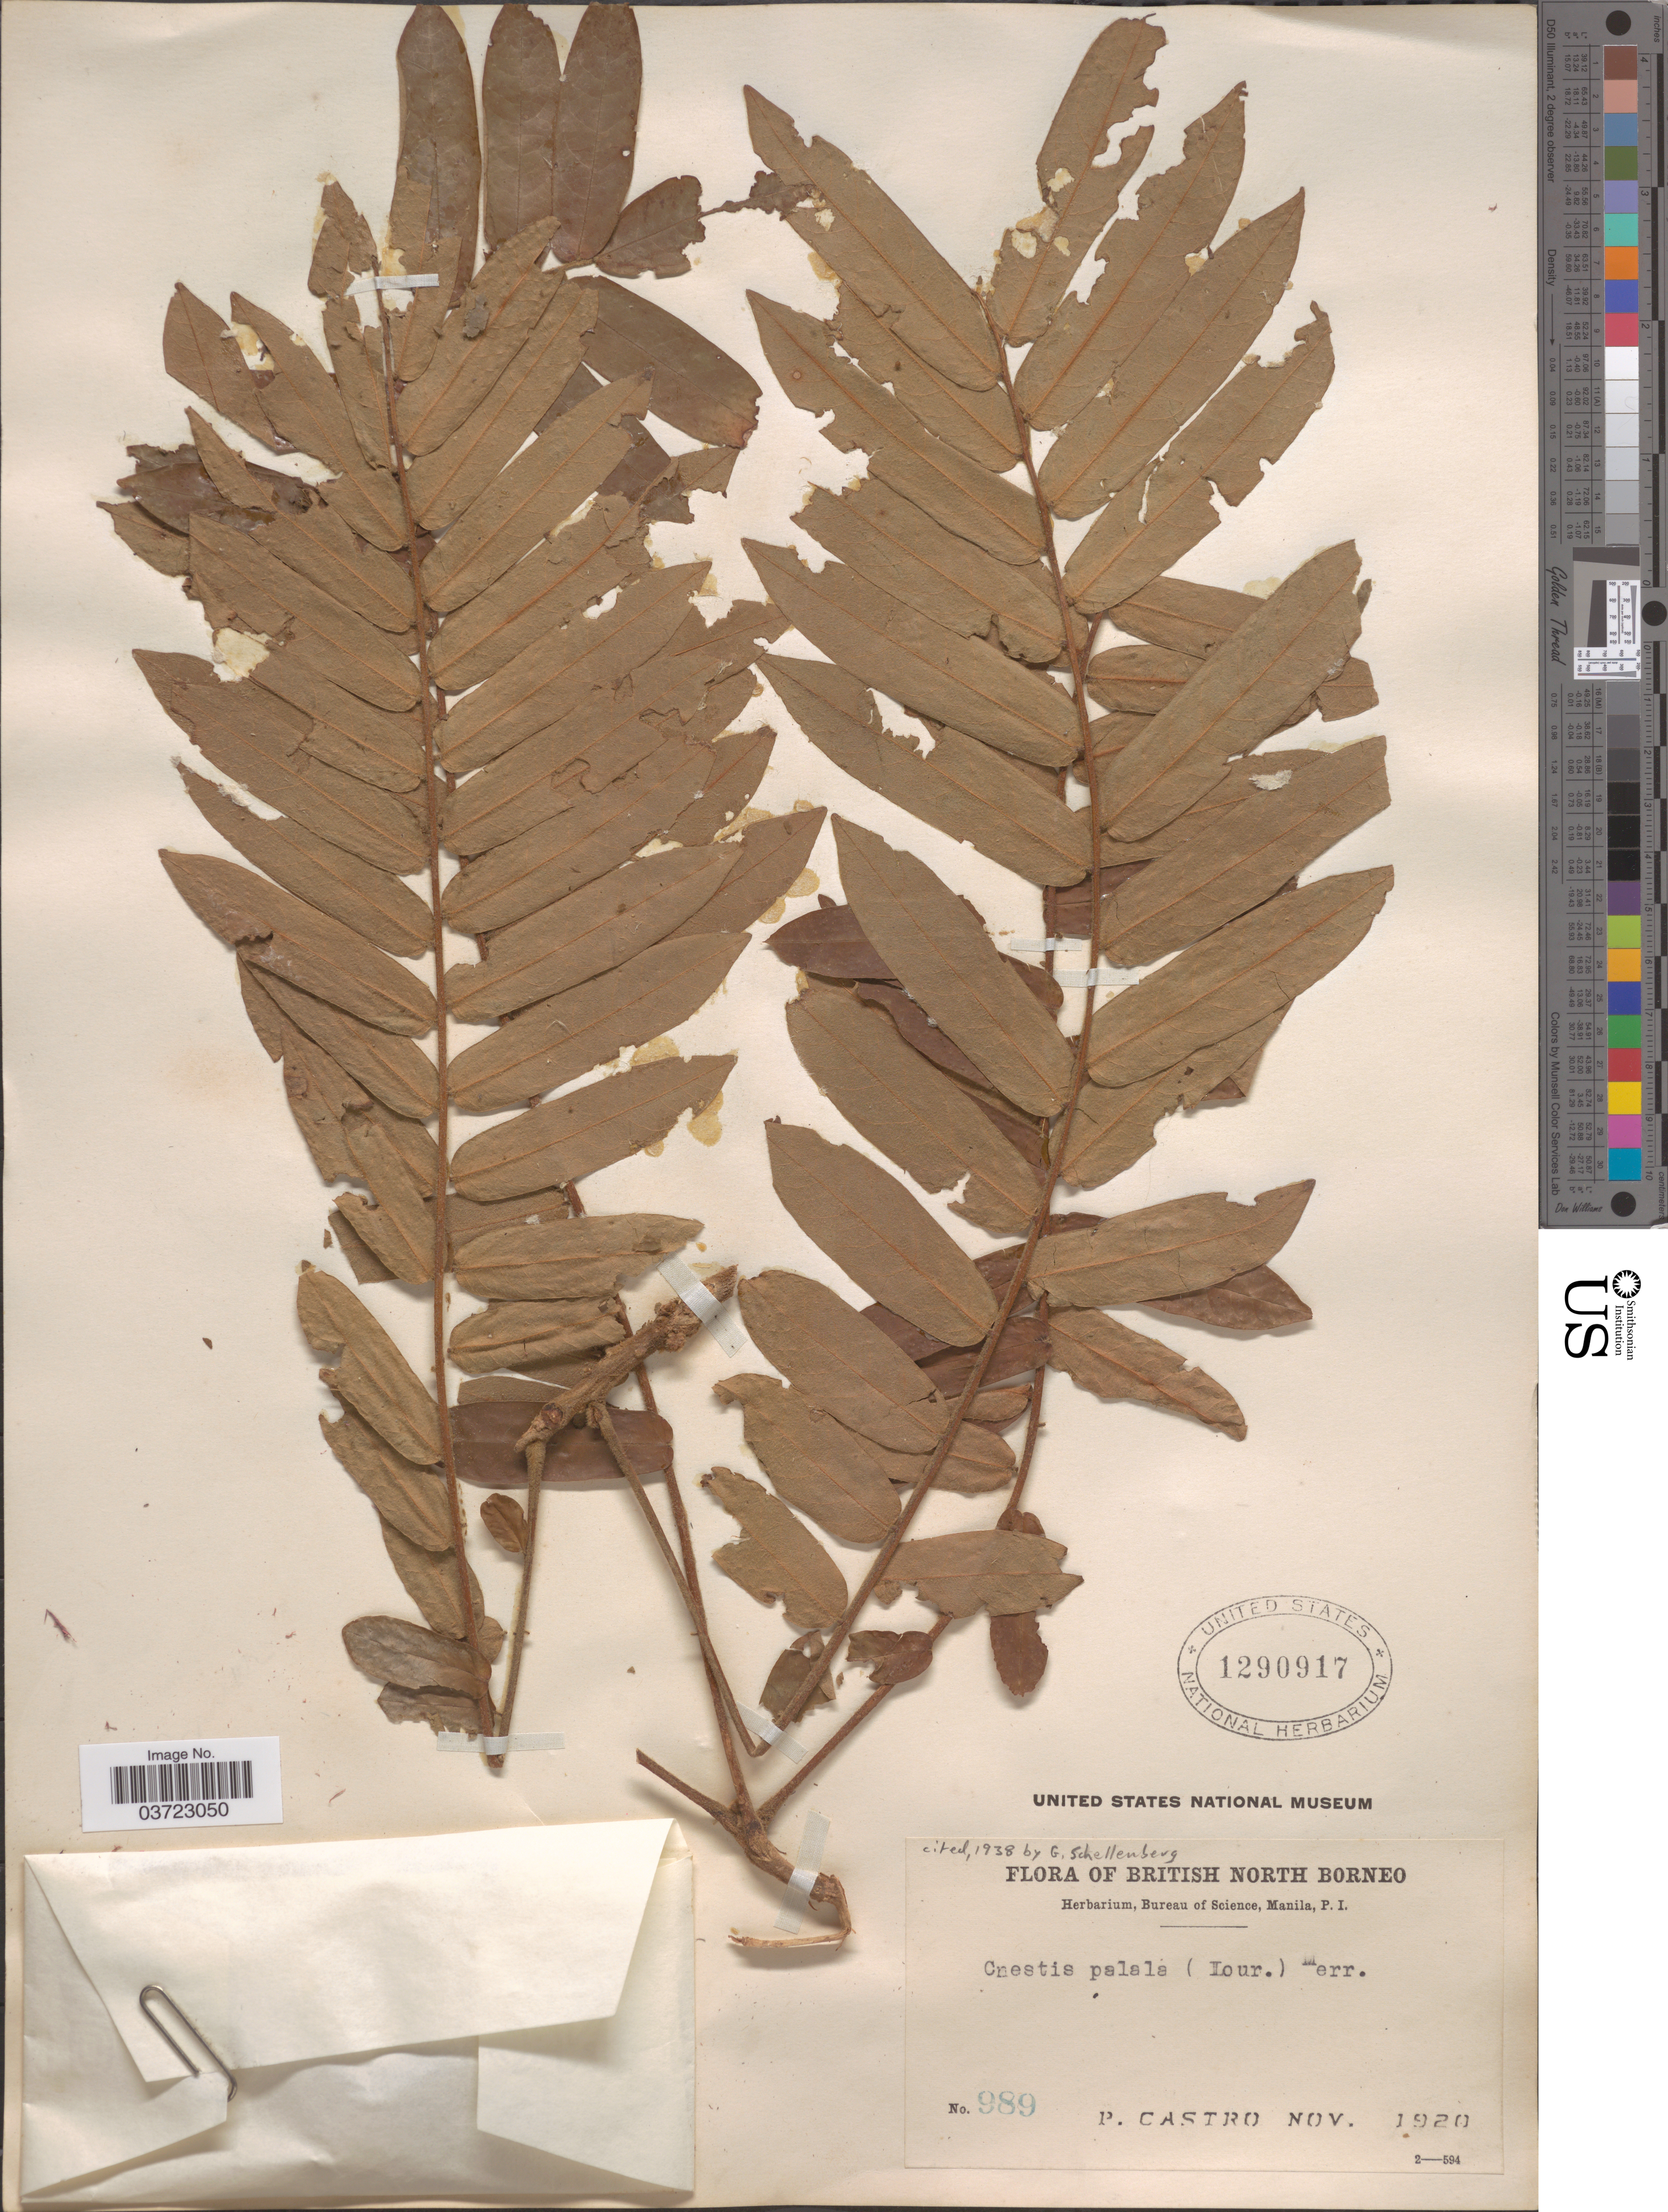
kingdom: Plantae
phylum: Tracheophyta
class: Magnoliopsida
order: Oxalidales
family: Connaraceae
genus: Cnestis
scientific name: Cnestis palala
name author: (Lour.) Merr.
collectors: P. Castro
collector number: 989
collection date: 1920-11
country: Malaysia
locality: British North Borneo.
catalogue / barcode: US 1290917